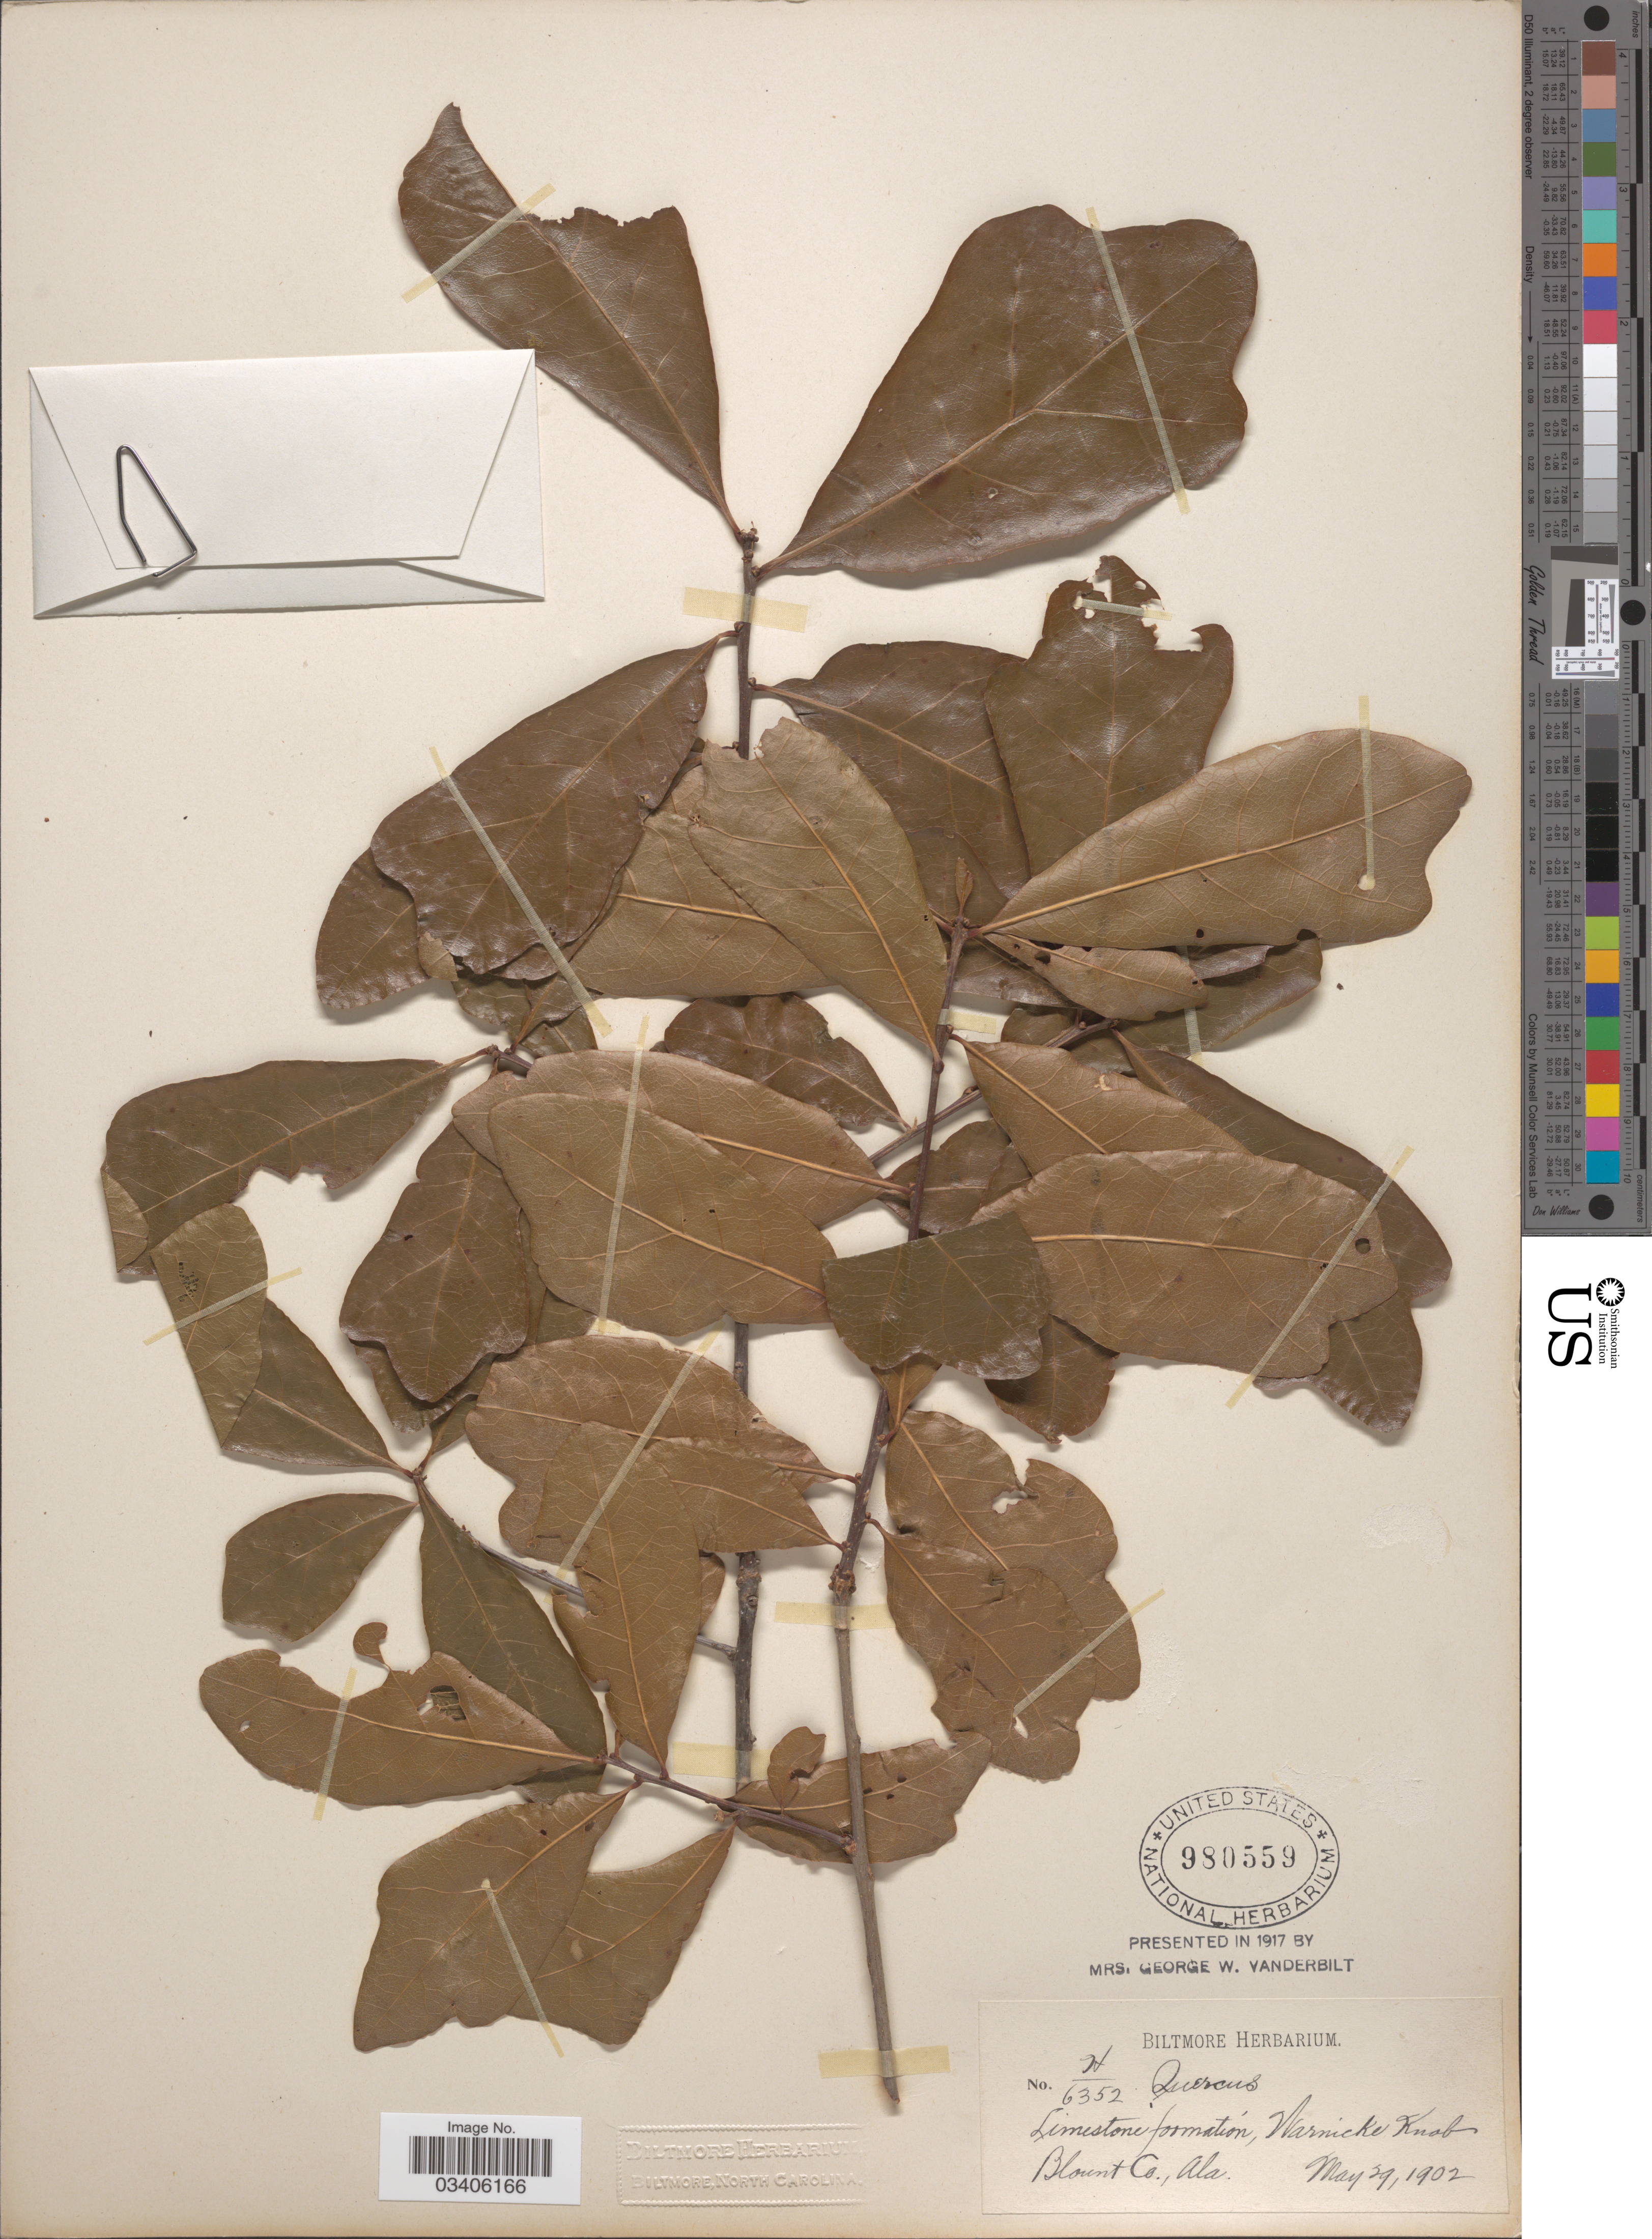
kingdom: Plantae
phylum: Tracheophyta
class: Magnoliopsida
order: Fagales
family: Fagaceae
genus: Quercus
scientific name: Quercus laurifolia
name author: Michx.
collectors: ex herb. Biltmore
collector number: H/6352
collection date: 1902-05-29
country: United States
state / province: Alabama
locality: Warnicke Knob. Blount Co.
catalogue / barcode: US 980559